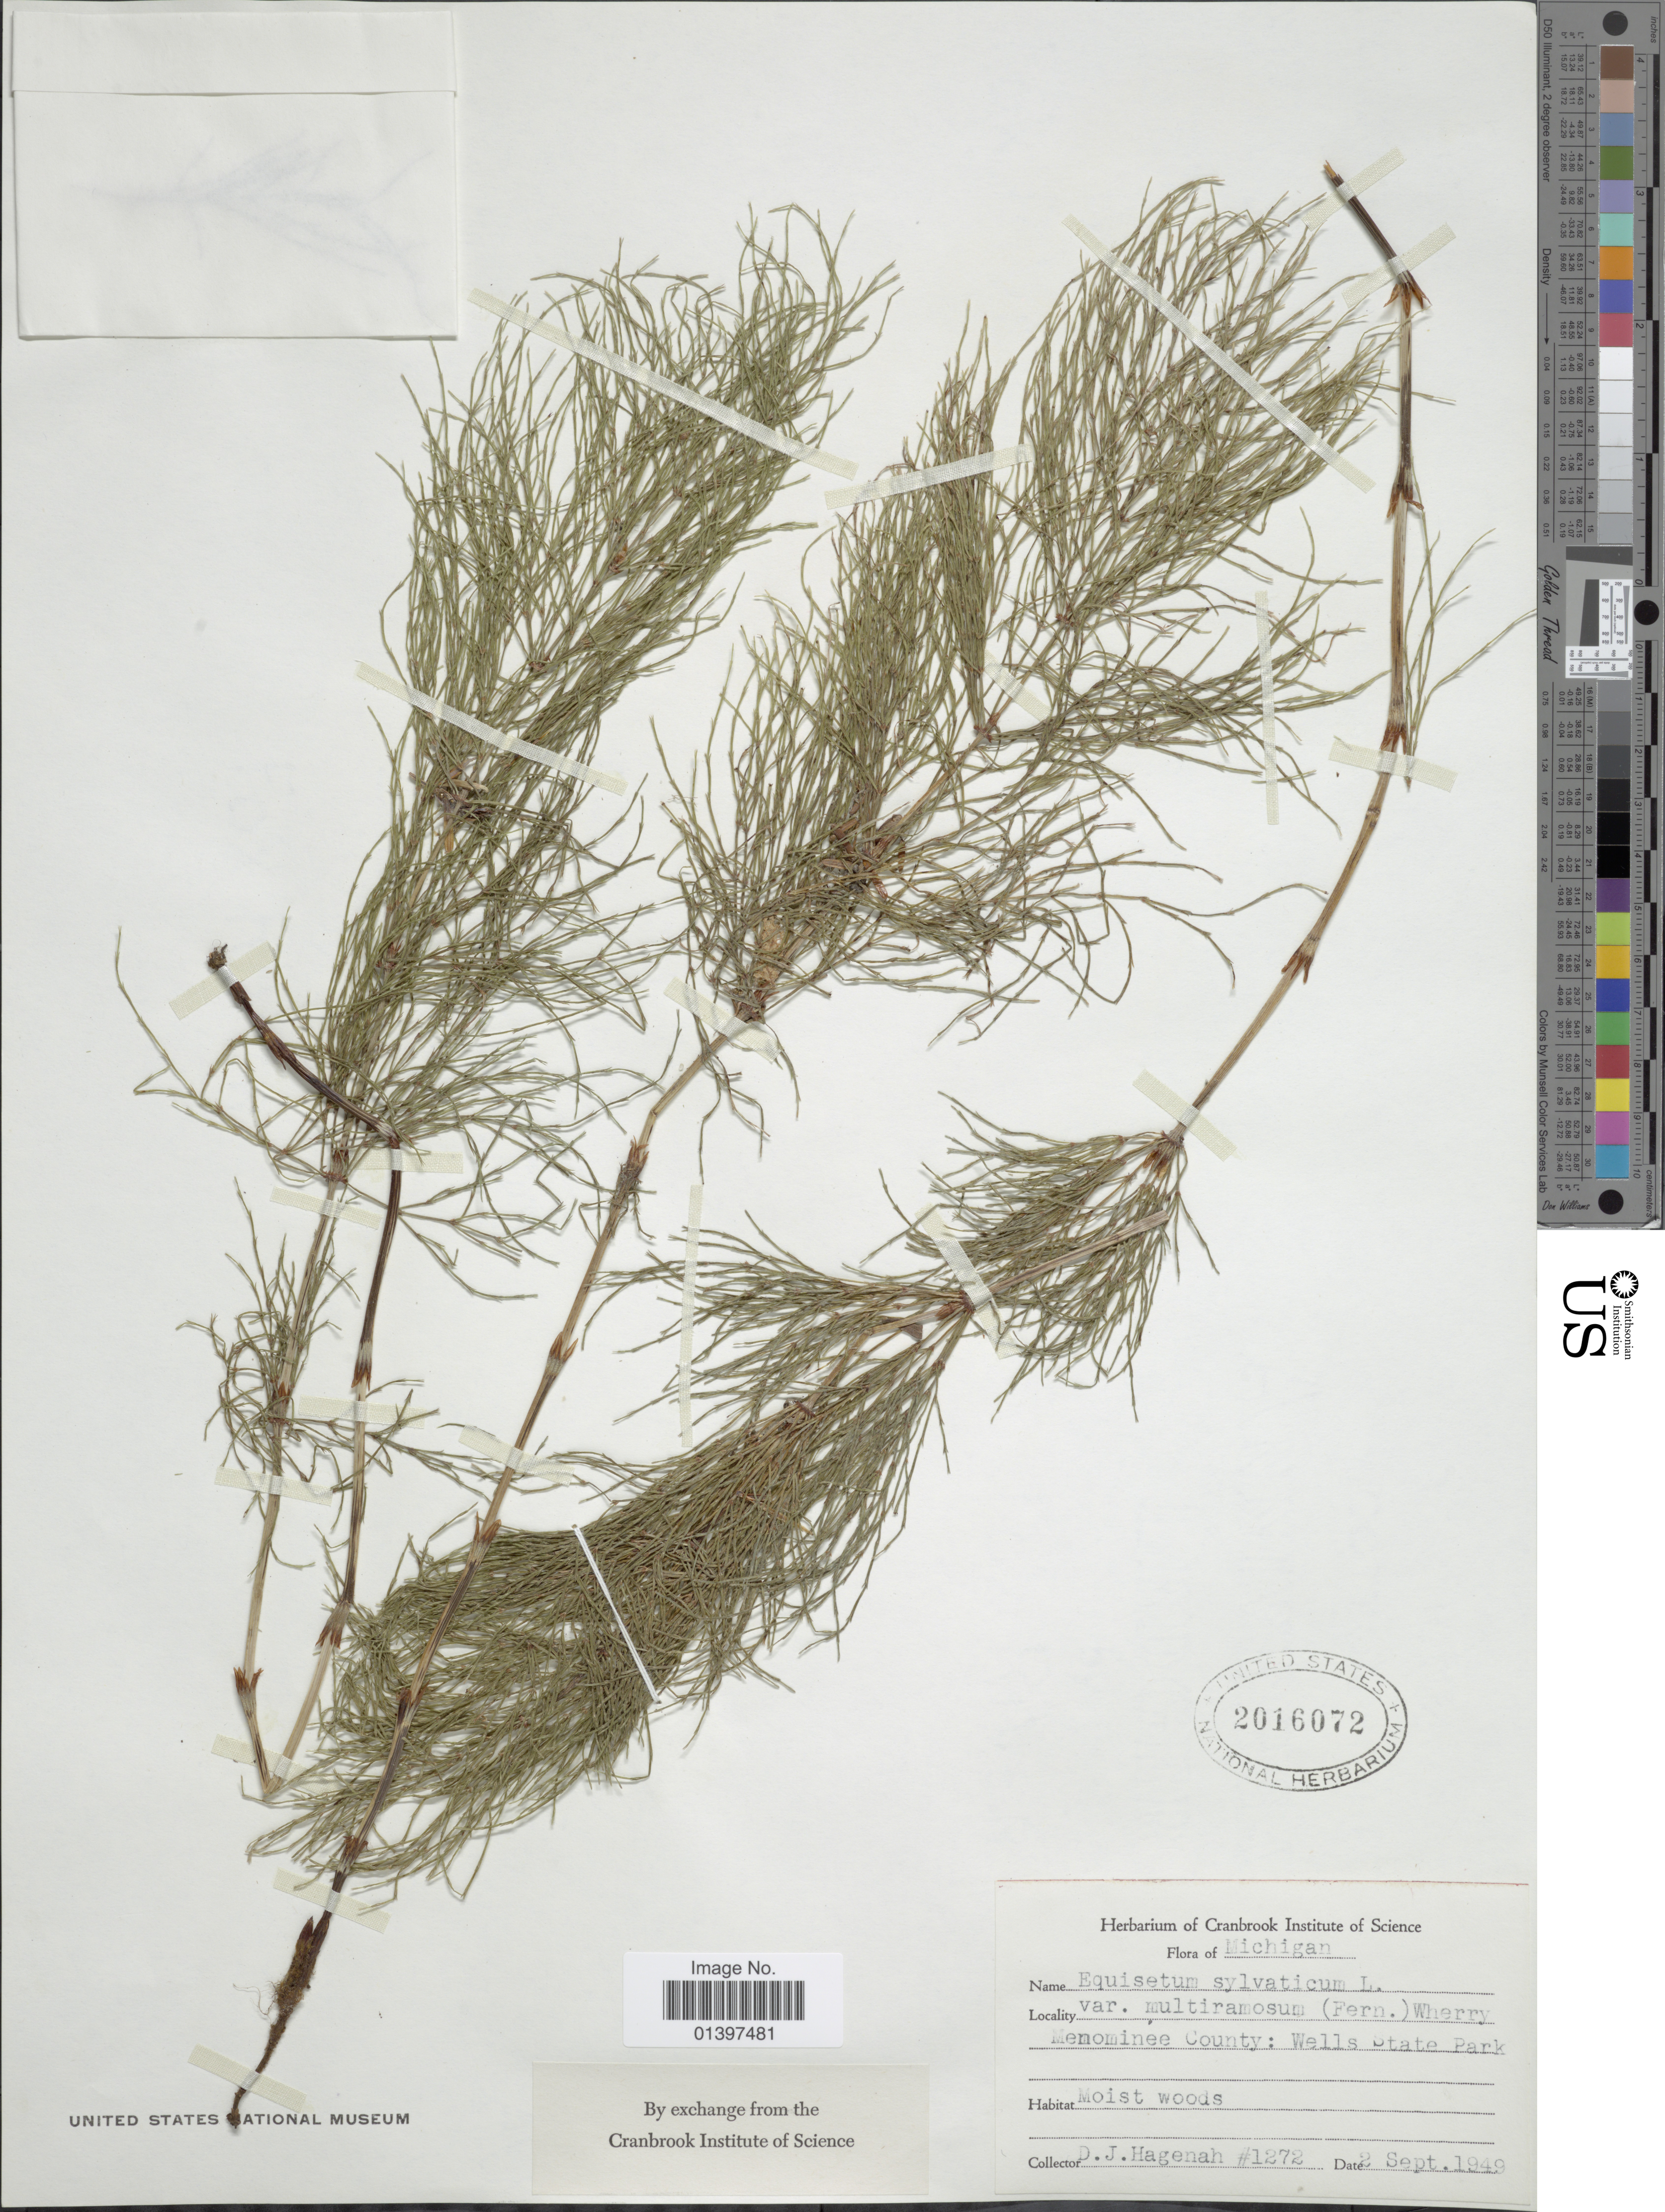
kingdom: Plantae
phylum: Tracheophyta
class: Polypodiopsida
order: Equisetales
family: Equisetaceae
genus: Equisetum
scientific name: Equisetum sylvaticum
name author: L.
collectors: D. Hagenah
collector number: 1272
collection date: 1949-09-02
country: United States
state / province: Michigan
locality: Menominee County: Wells State Park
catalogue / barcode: US 2016072